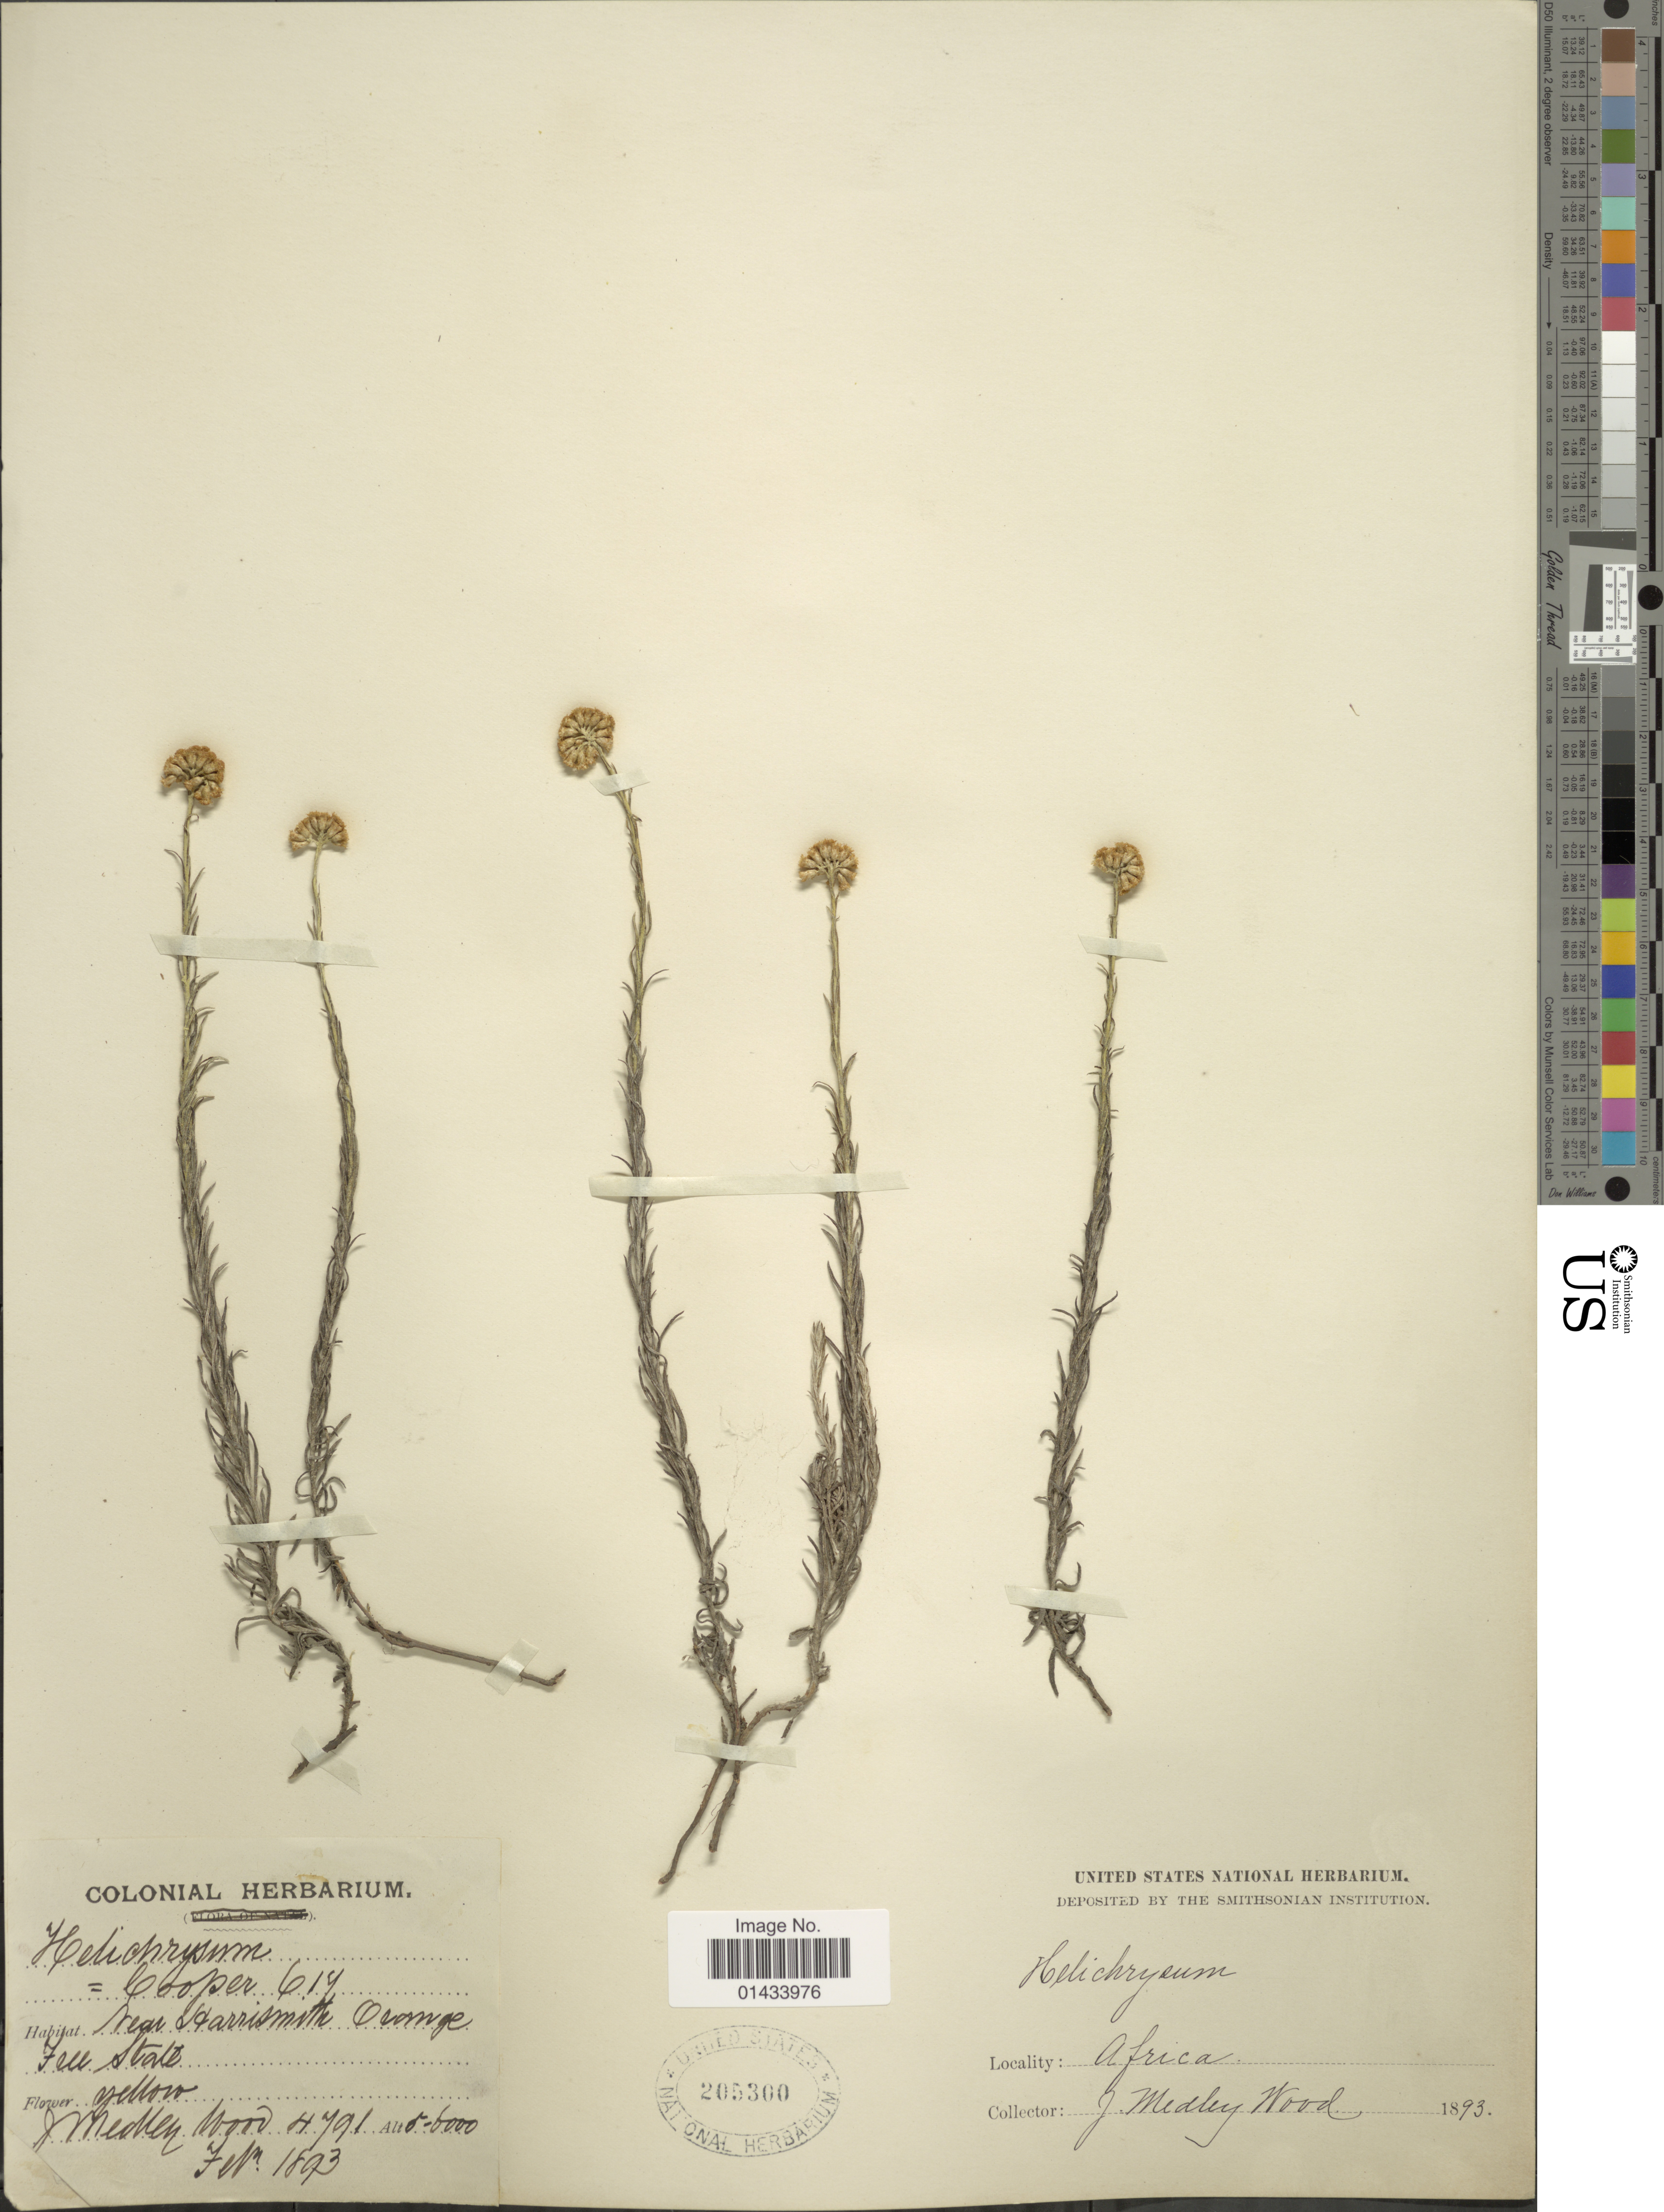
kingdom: Plantae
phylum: Tracheophyta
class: Magnoliopsida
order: Asterales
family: Asteraceae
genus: Helichrysum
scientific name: Helichrysum sp.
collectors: J. M. Wood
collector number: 4791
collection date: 1893-02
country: South Africa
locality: Near Harrismit Orompe, Fell State, Africa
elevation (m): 1524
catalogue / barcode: US 205300